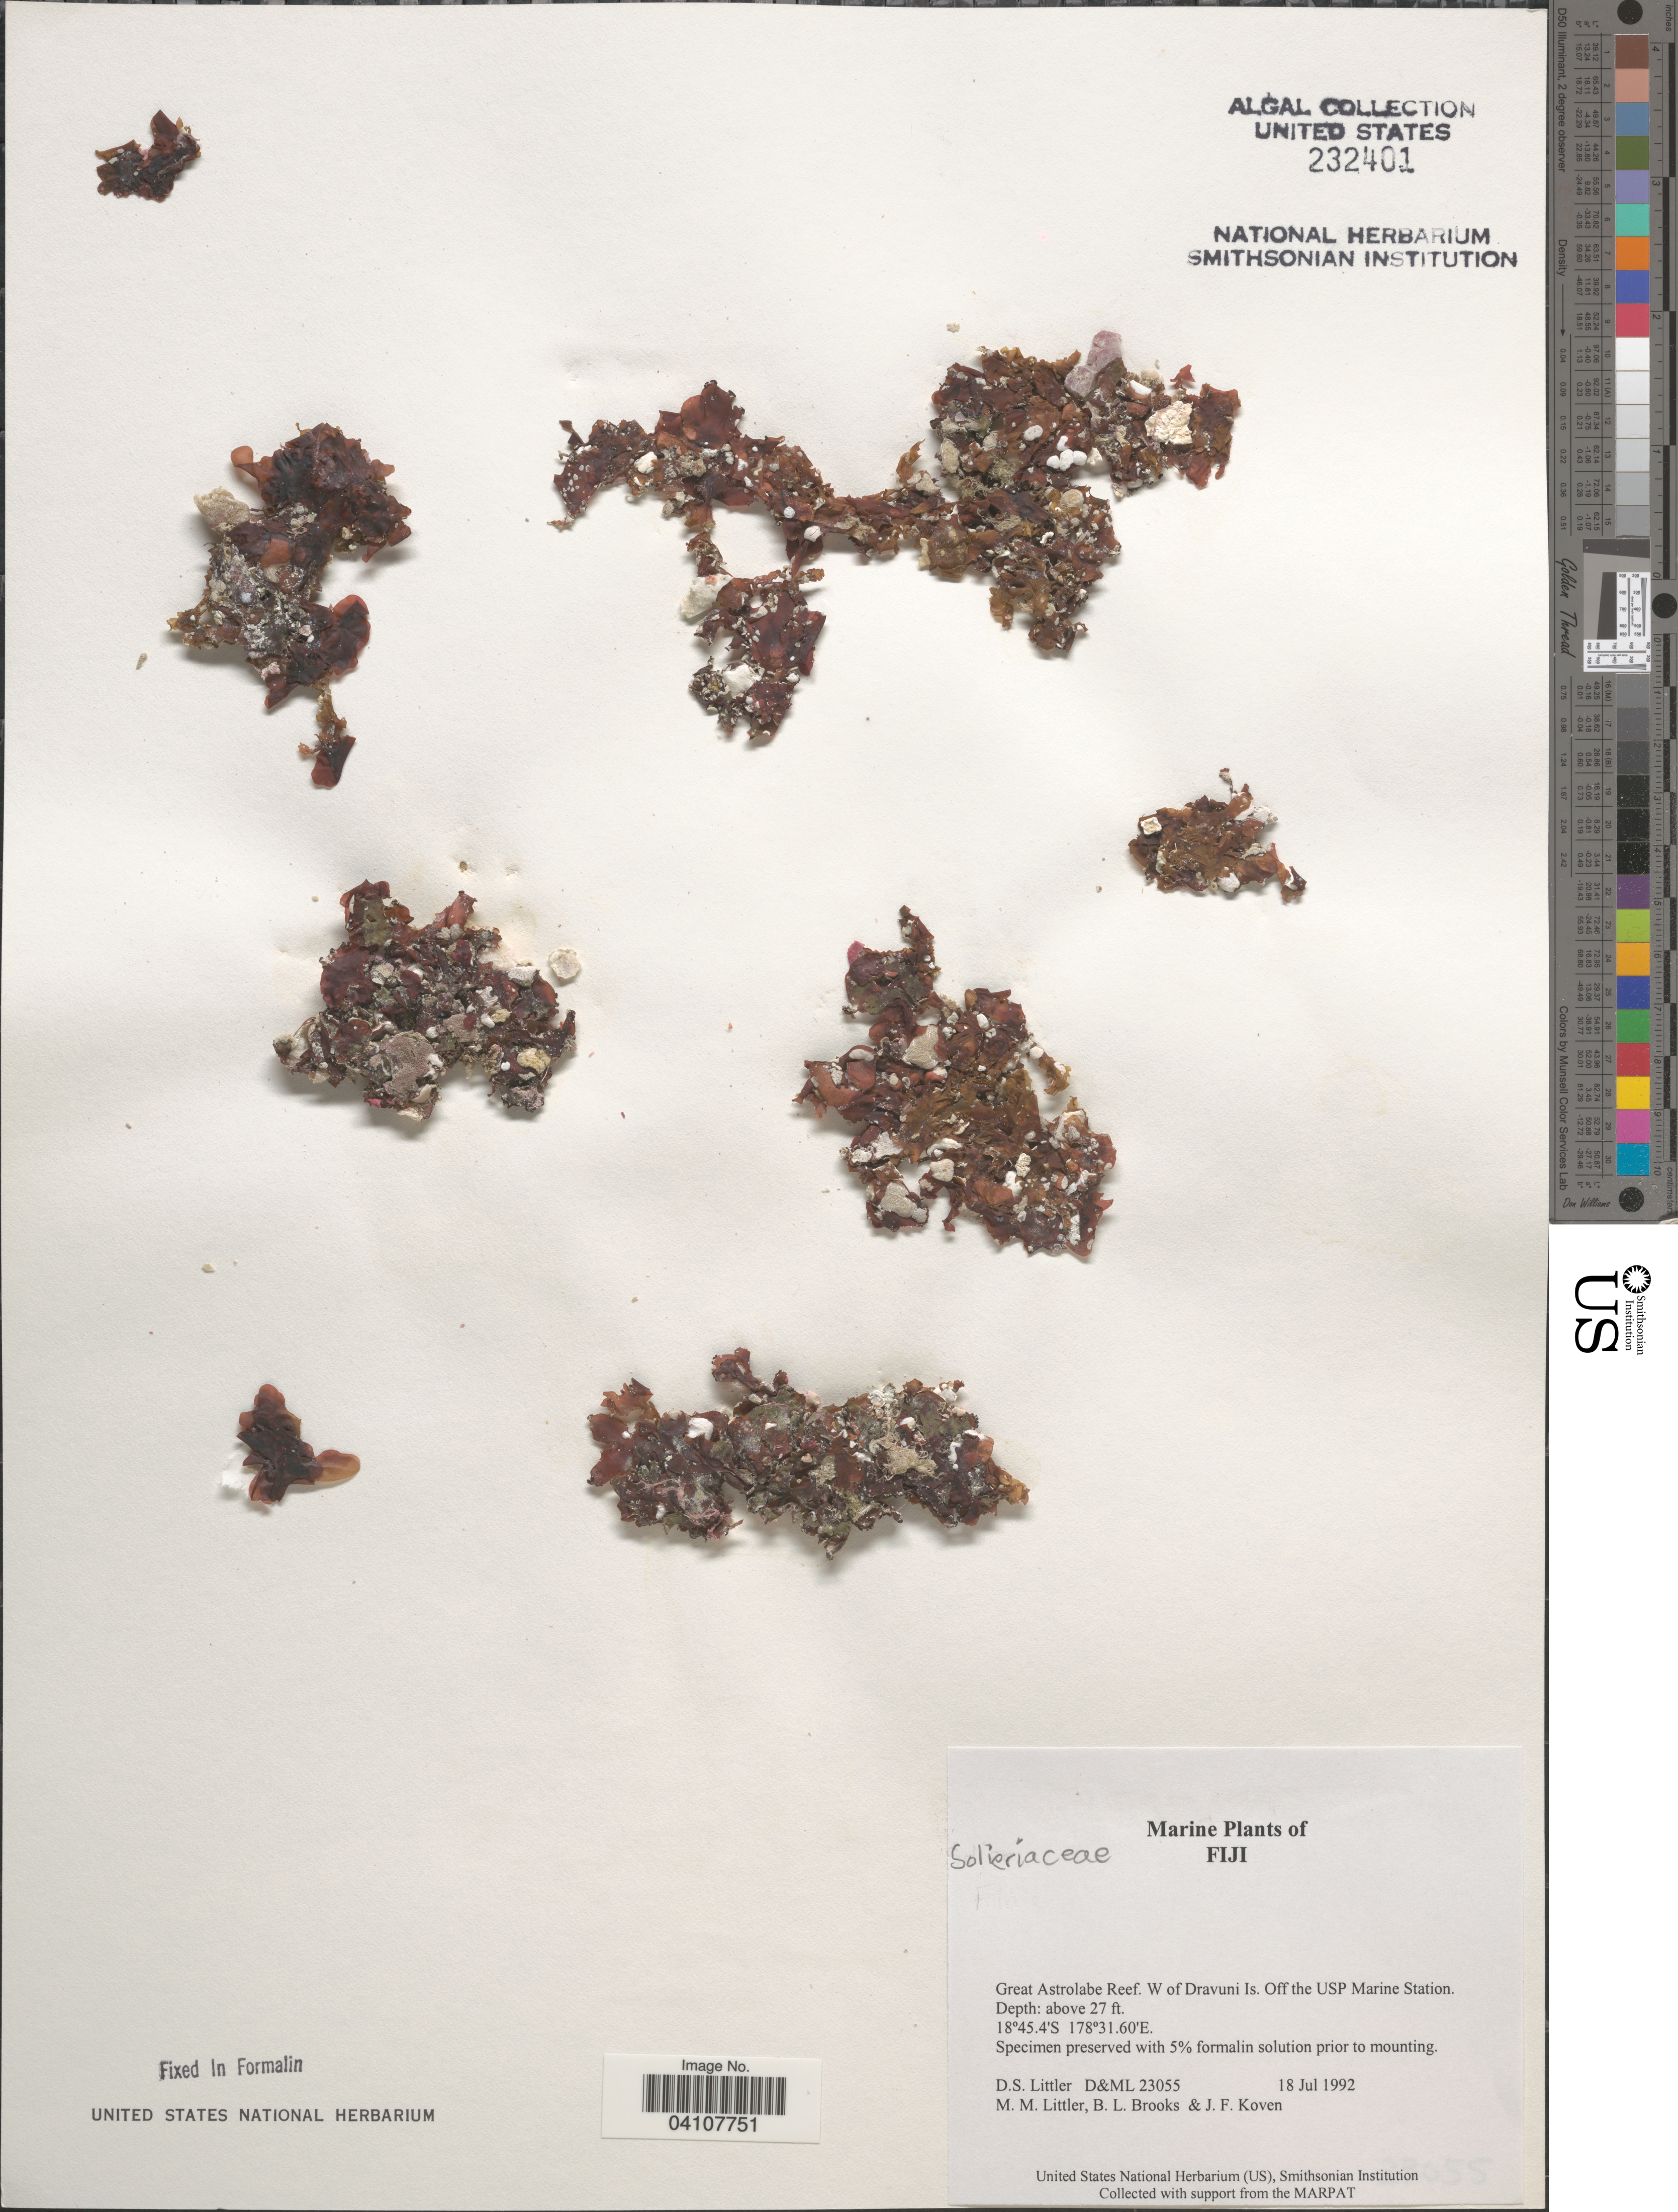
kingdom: Plantae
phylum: Rhodophyta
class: Florideophyceae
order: Gigartinales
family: Solieriaceae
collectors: D. S. Littler, B. Brooks & J. Koven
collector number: D&ML23055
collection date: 1992-07-18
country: Fiji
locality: Great Astrolabe Reef. W of Dravuni Is. Off the USP Marine Station.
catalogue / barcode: US 232401